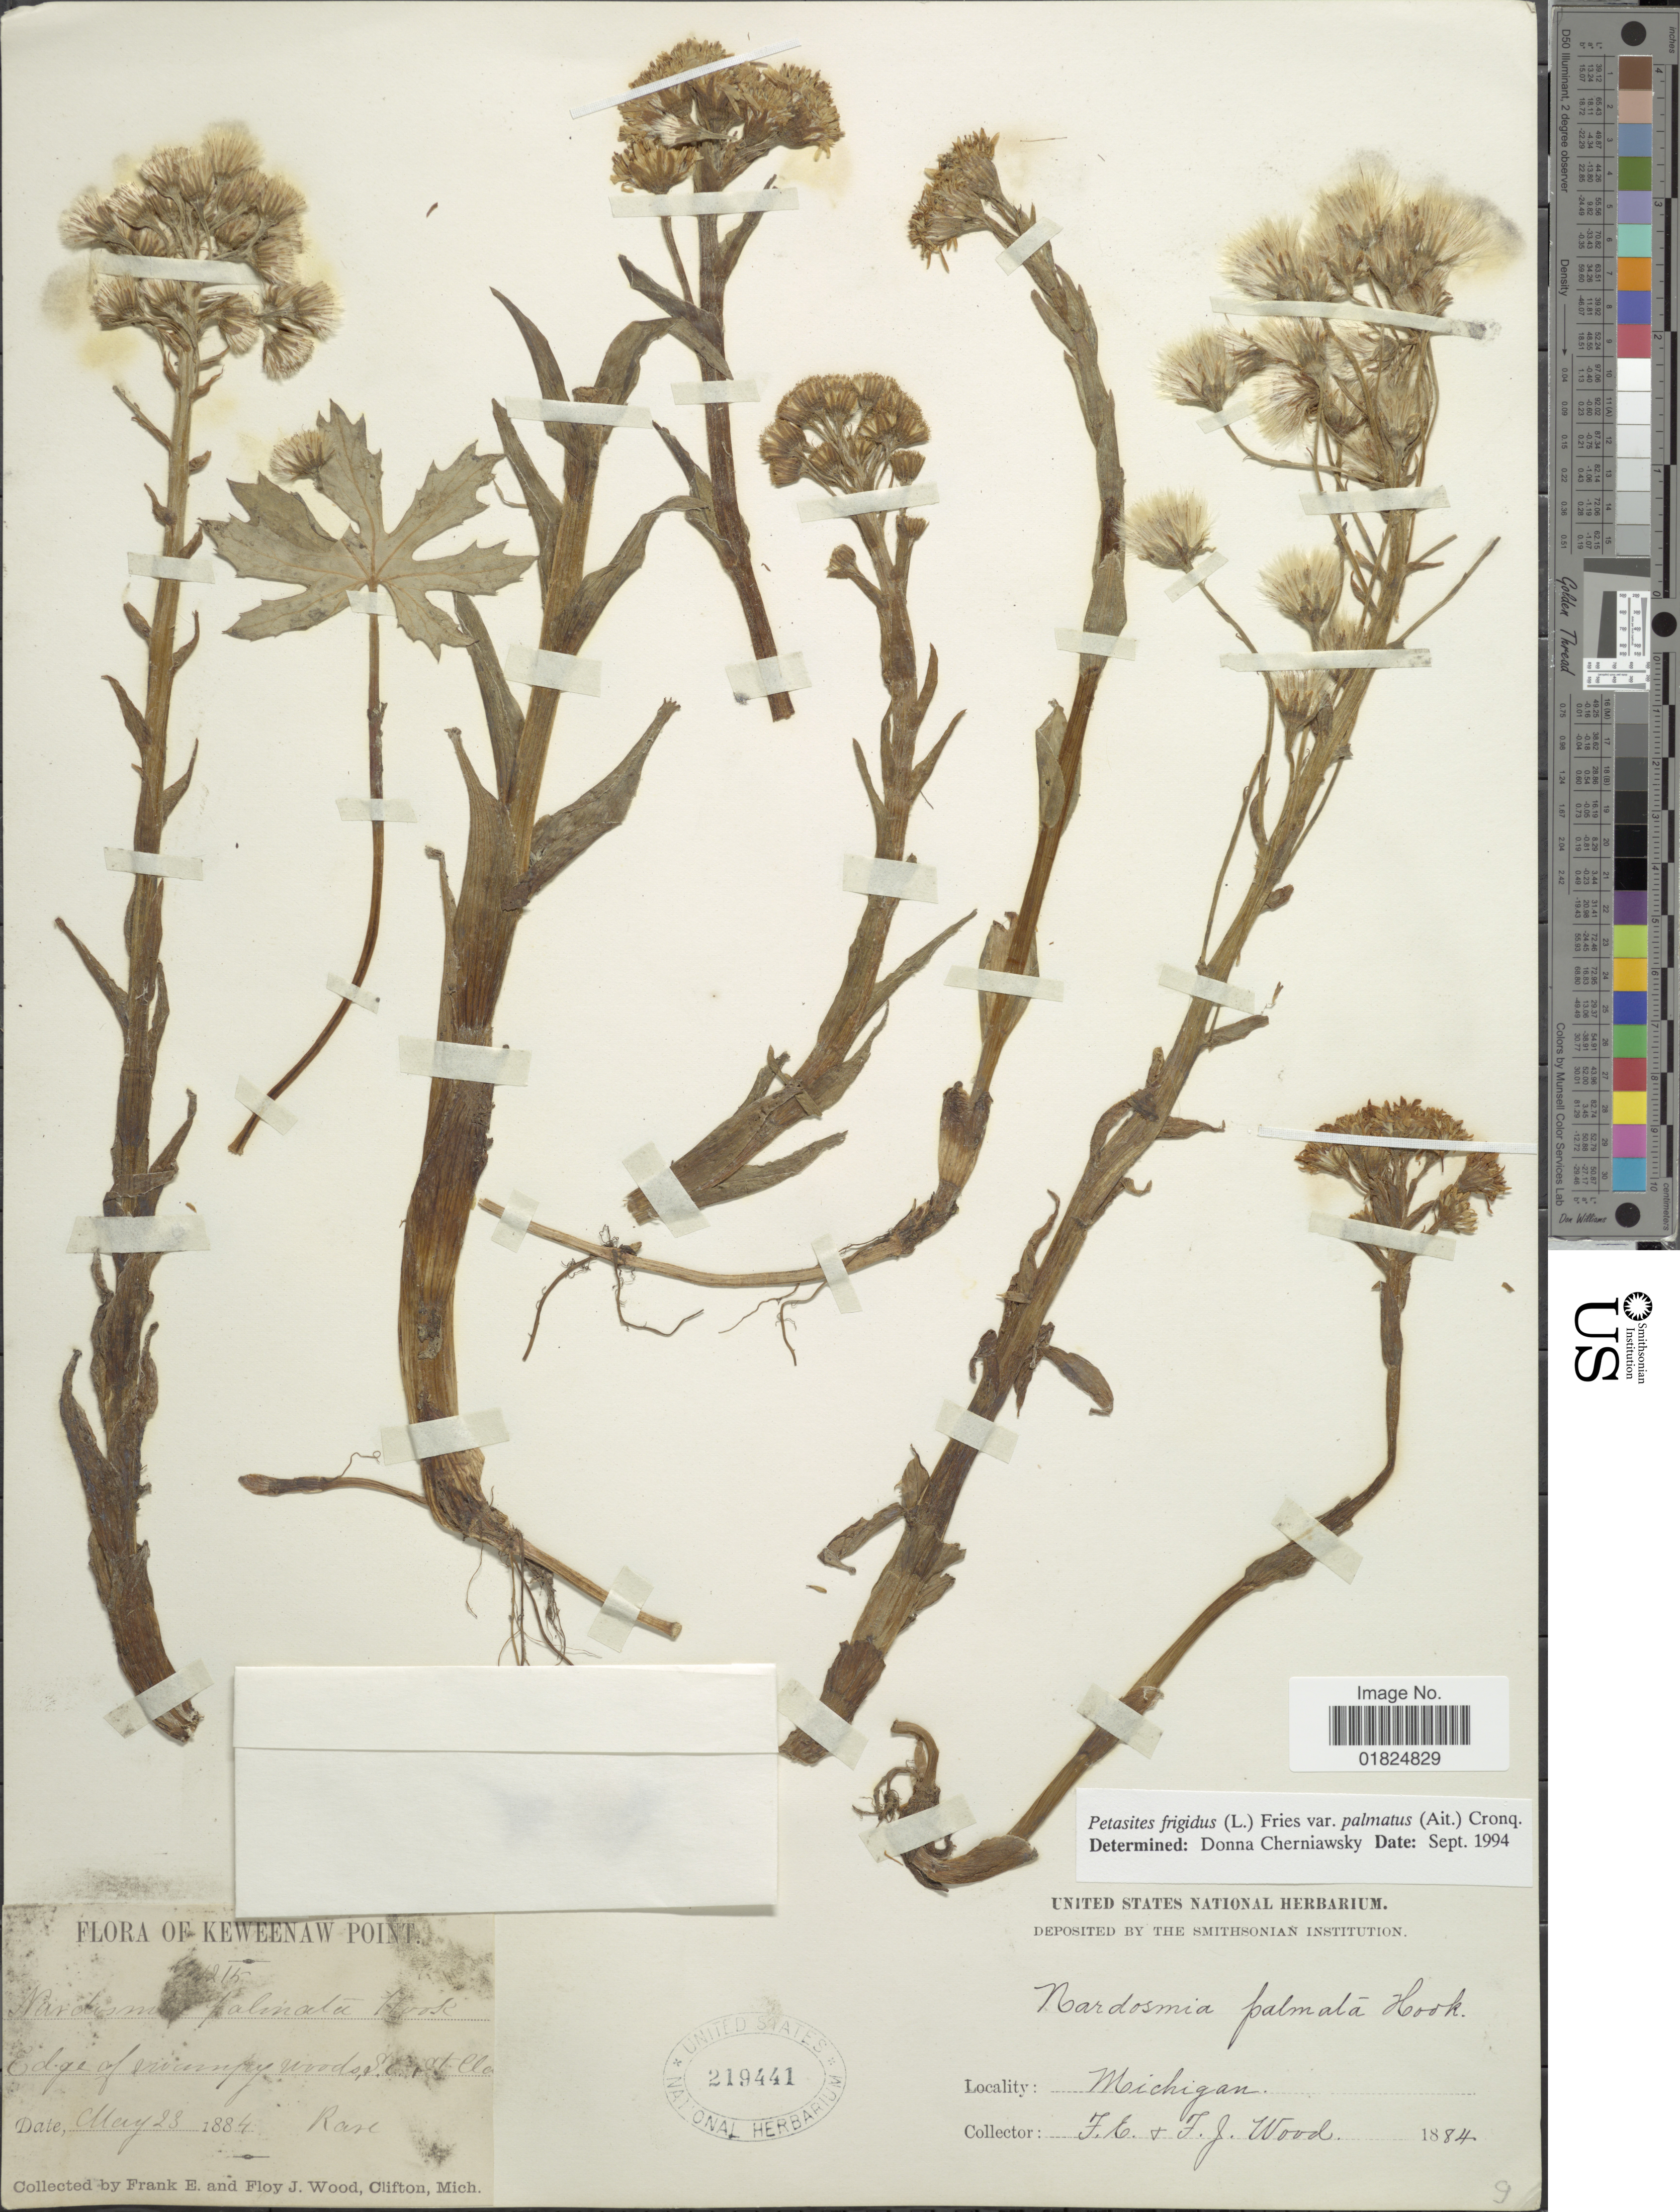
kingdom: Plantae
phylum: Tracheophyta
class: Magnoliopsida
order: Asterales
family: Asteraceae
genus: Petasites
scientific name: Petasites frigidus var. palmatus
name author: (Aiton) Cody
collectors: F. Wood & F. Wood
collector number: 1215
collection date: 1884-05-23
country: United States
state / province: Michigan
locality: Keweenaw Point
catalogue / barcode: US 219441